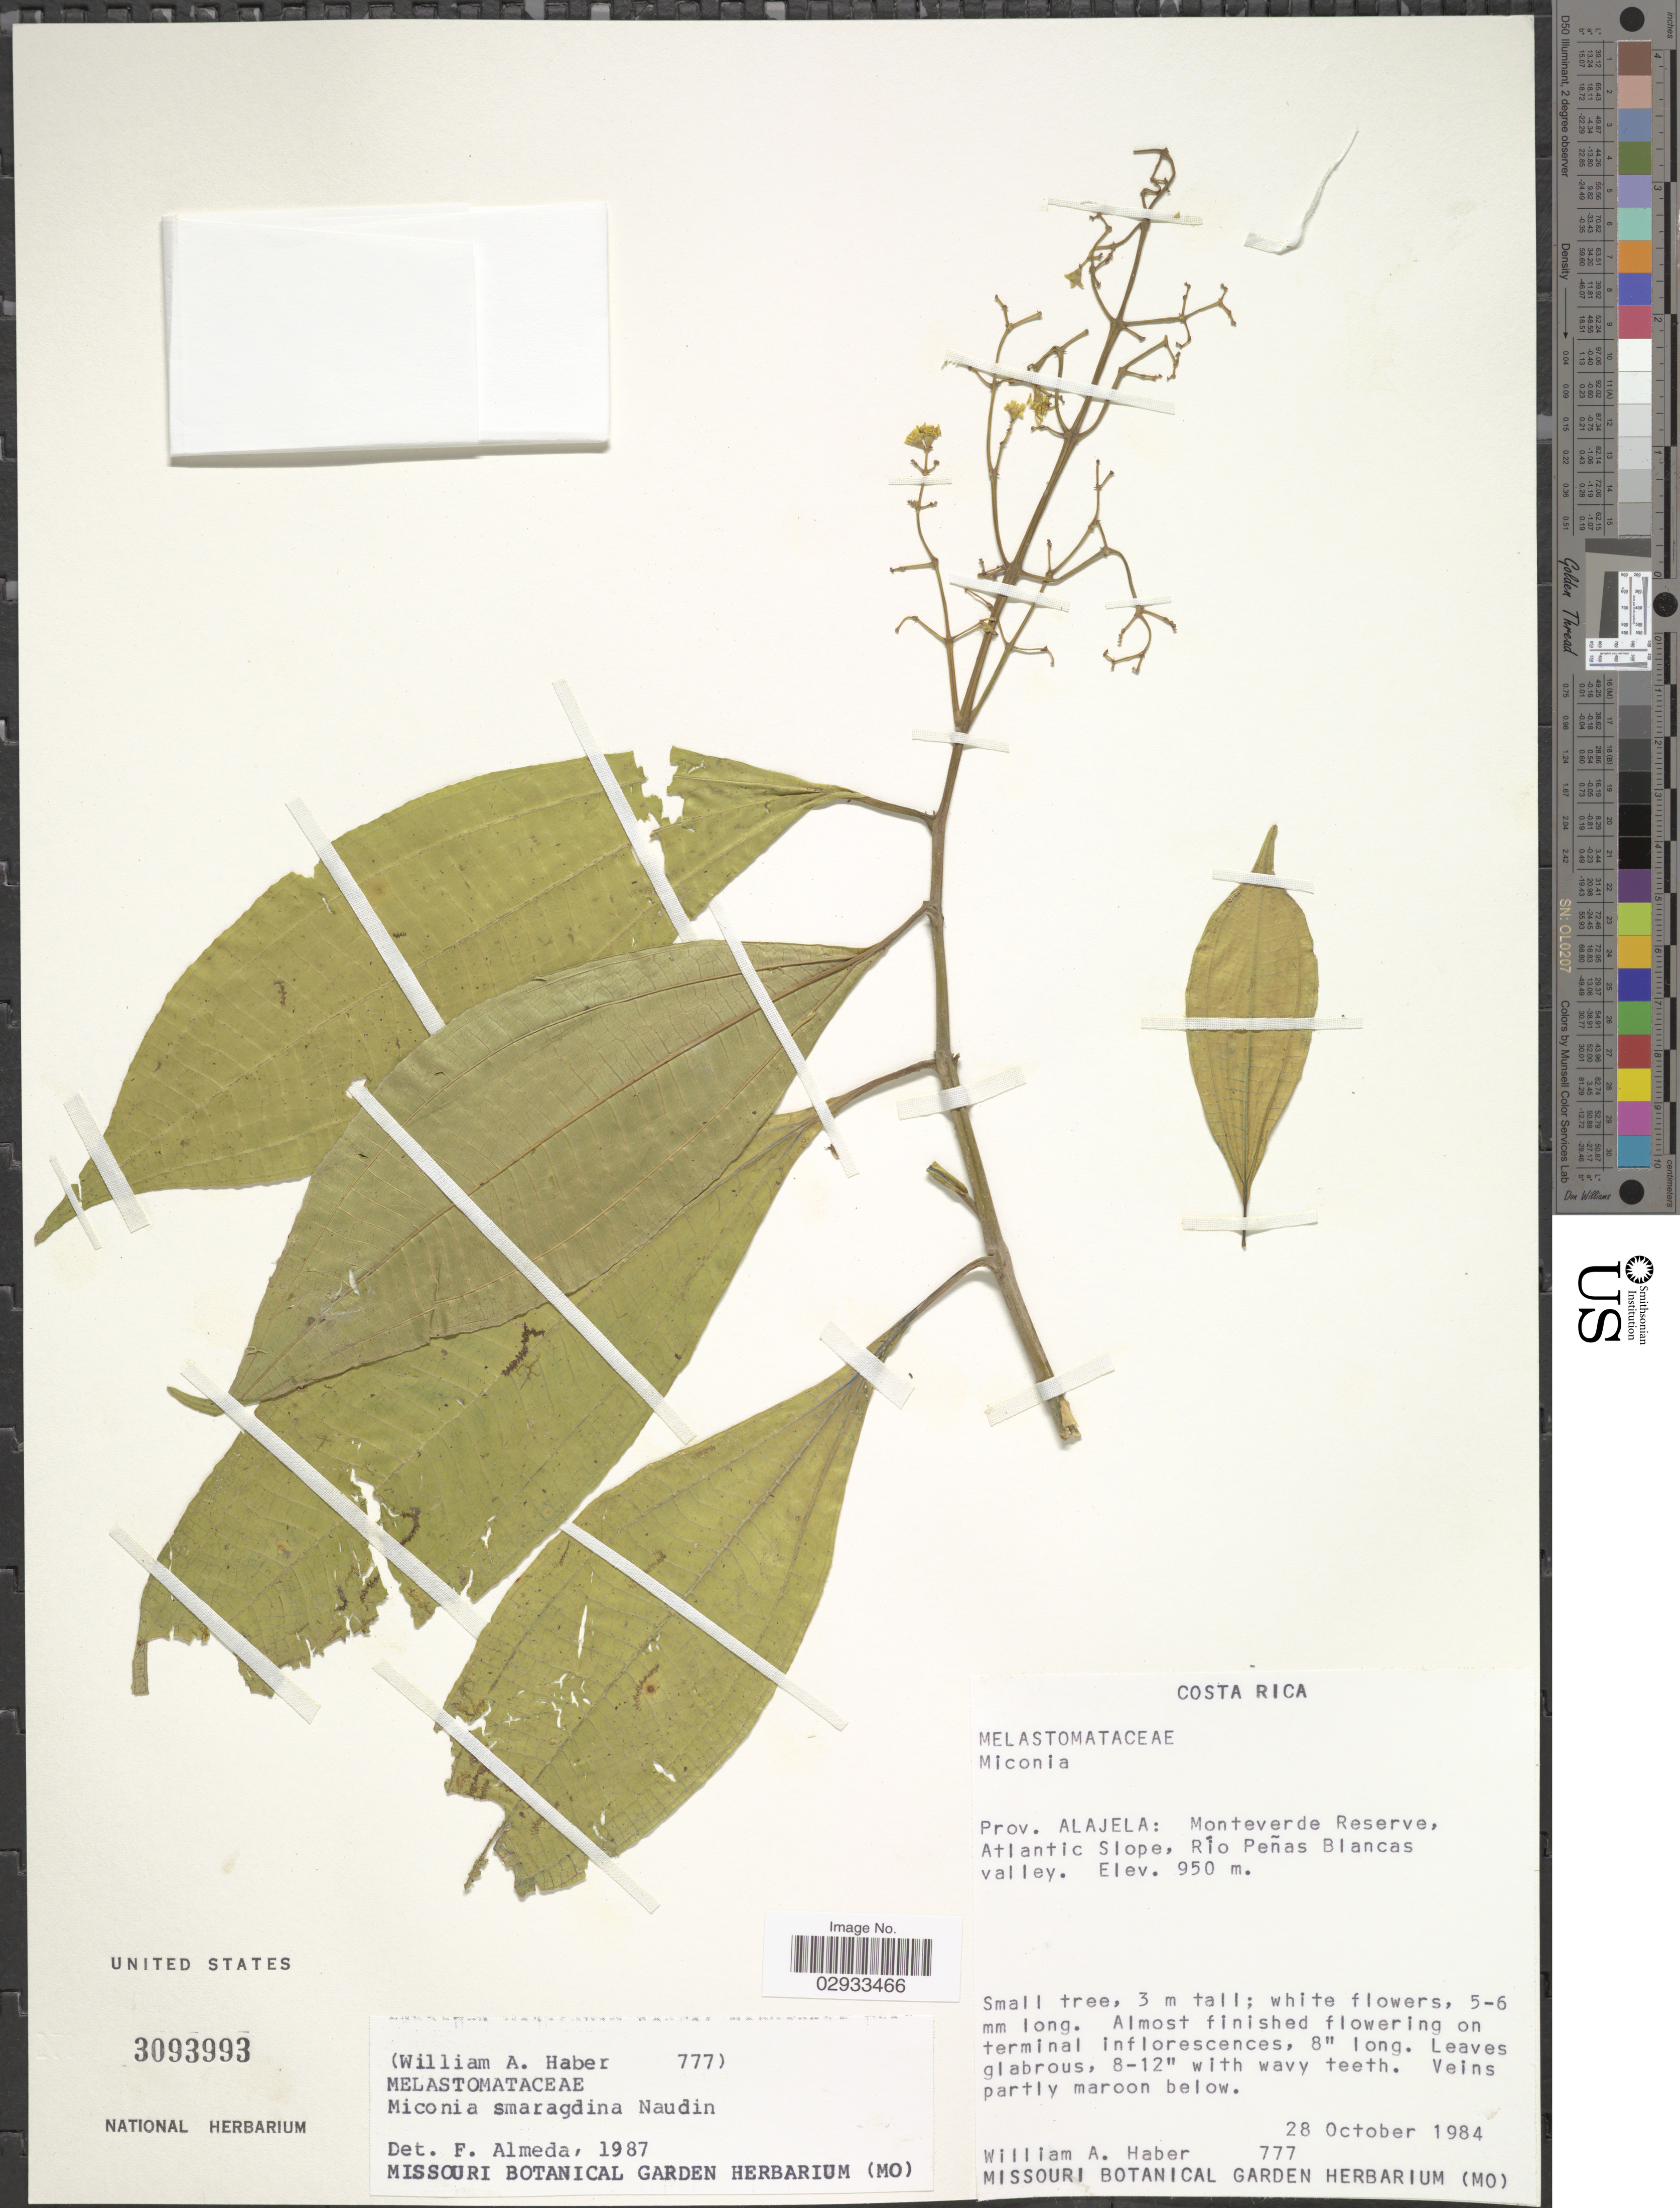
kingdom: Plantae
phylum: Tracheophyta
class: Magnoliopsida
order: Myrtales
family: Melastomataceae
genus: Miconia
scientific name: Miconia smaragdina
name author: Naudin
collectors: W. A. Haber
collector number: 777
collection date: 1984-10-28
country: Costa Rica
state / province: Alajuela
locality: Monteverde Reserve, Atlantic slope, Río Peñas Blancas valley.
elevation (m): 950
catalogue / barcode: US 3093993